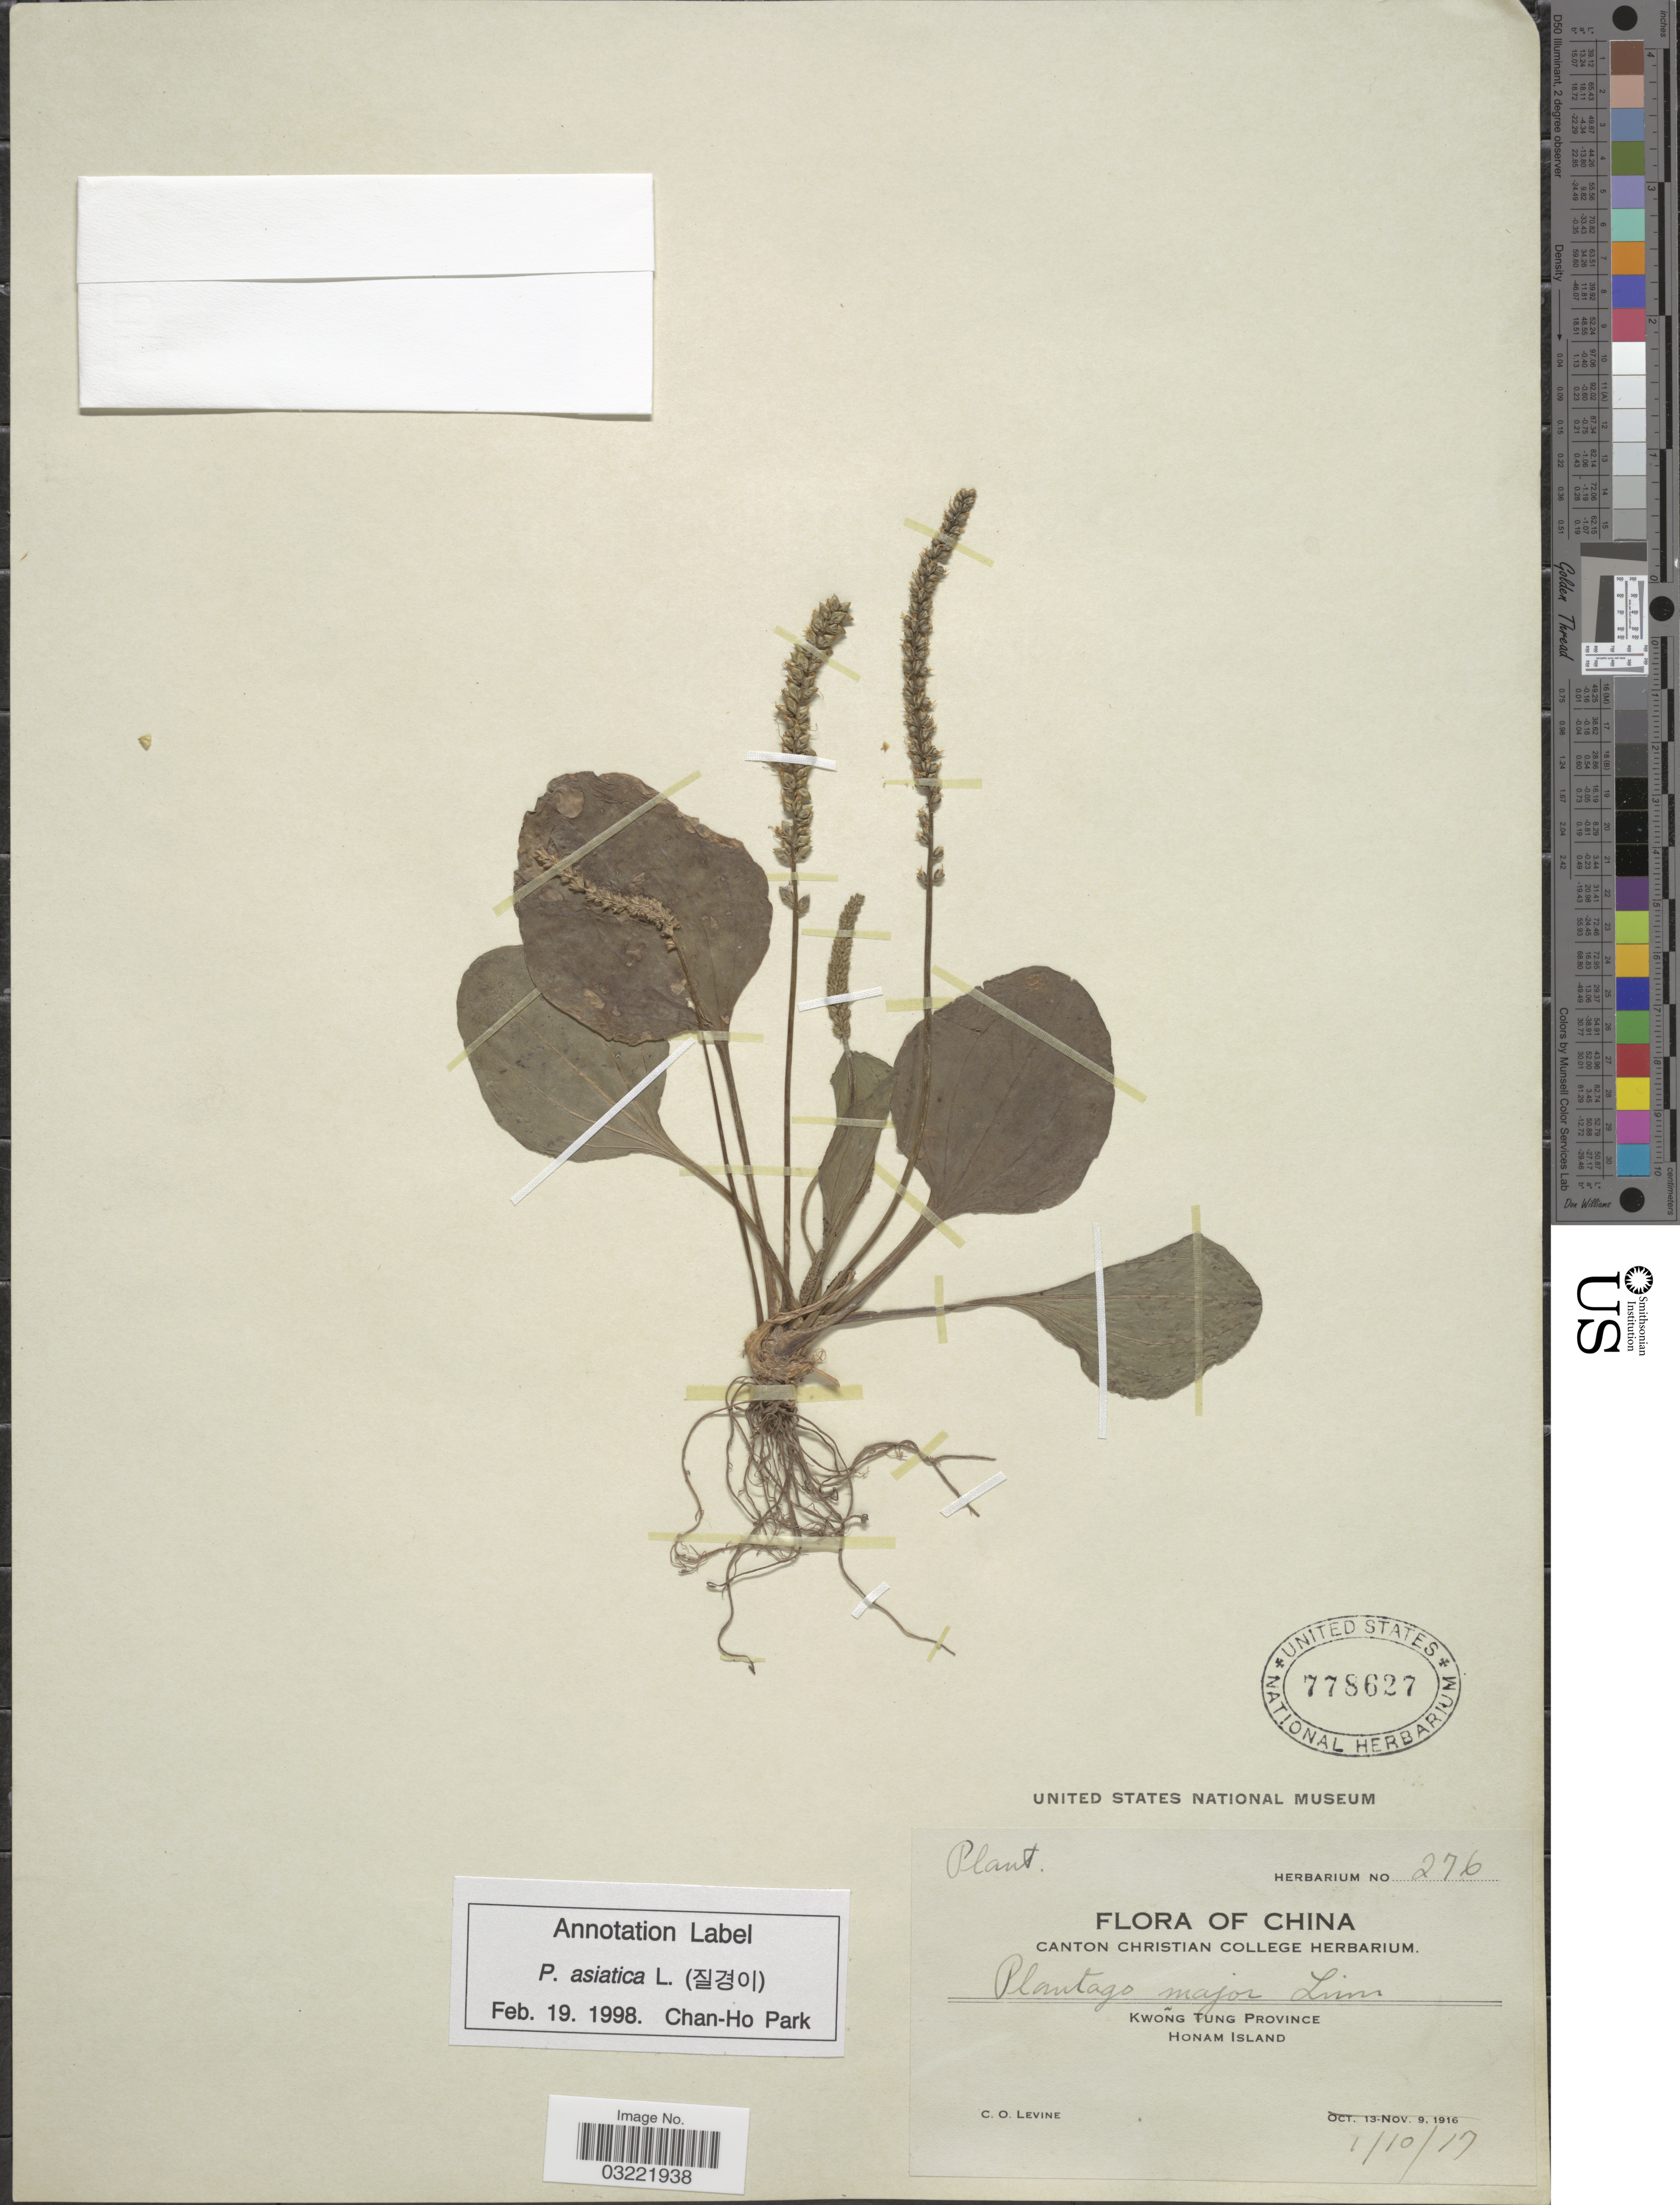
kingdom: Plantae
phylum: Tracheophyta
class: Magnoliopsida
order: Lamiales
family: Plantaginaceae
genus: Plantago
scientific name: Plantago asiatica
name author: L.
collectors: C. O. Levine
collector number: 276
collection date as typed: Transcribed d/m/y: 1/10/17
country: China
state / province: Guangdong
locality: Kwong Tung Province. Honam Island.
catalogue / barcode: US 778627